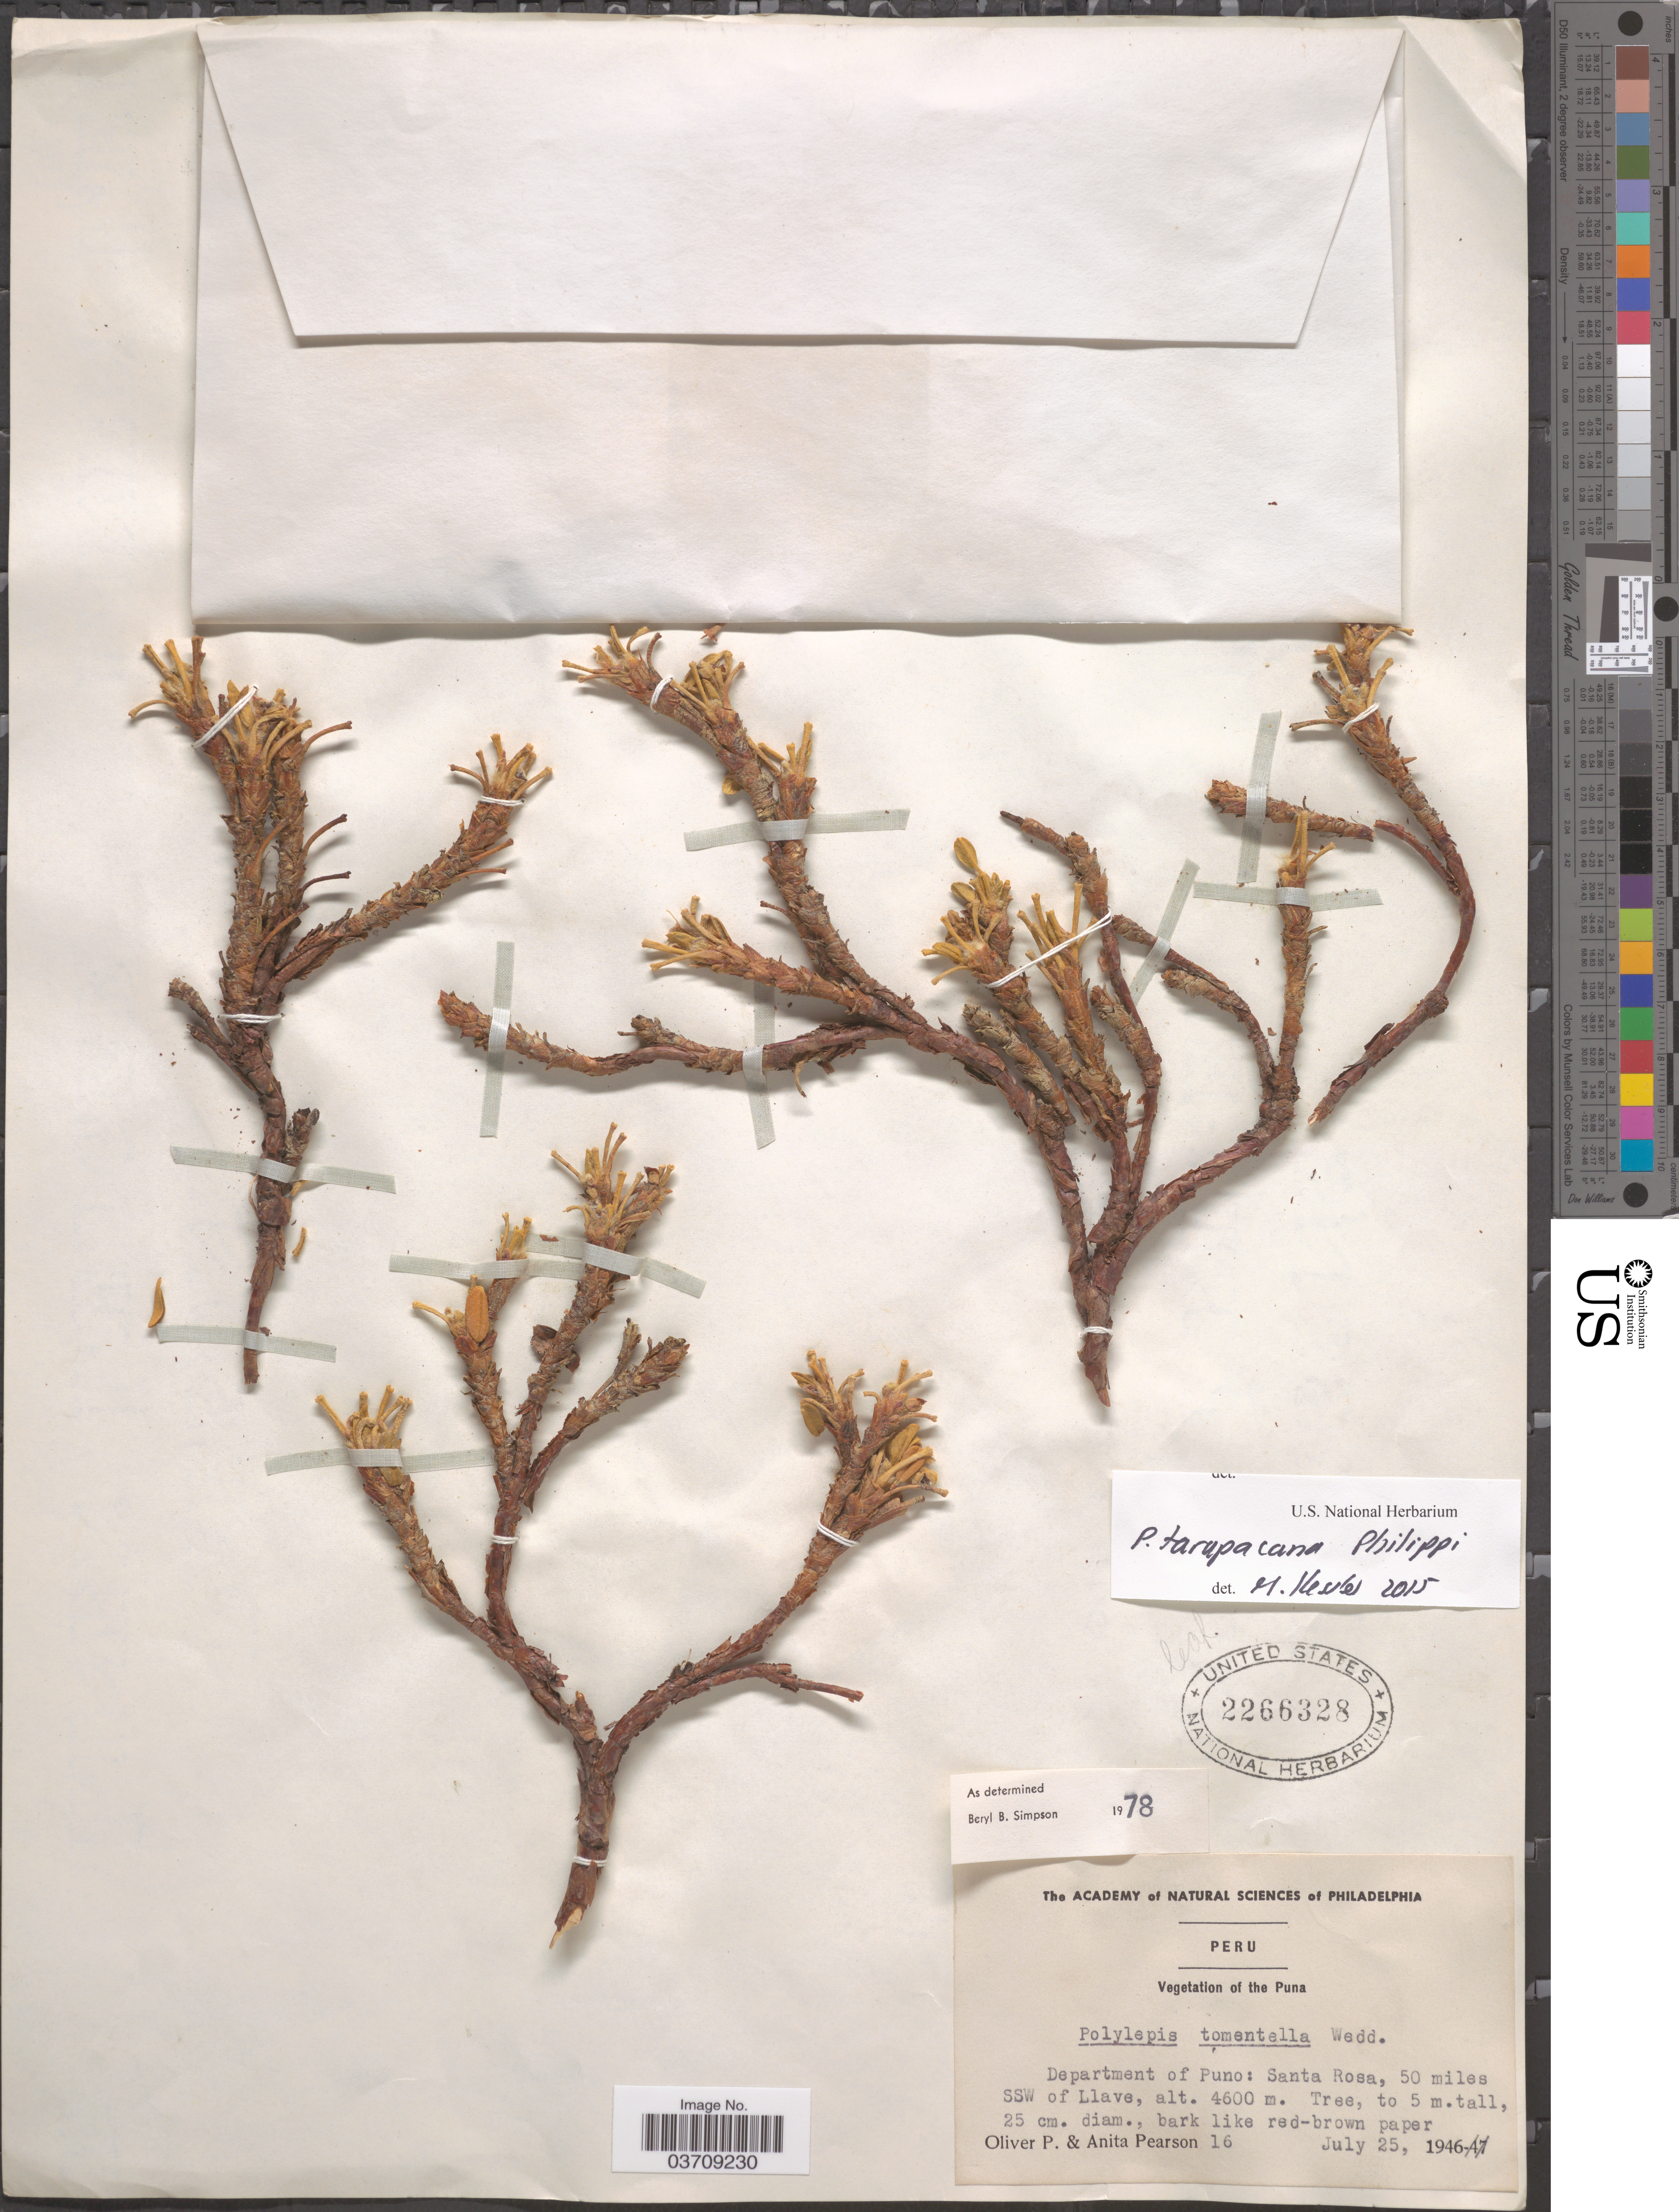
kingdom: Plantae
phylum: Tracheophyta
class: Magnoliopsida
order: Rosales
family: Rosaceae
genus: Polylepis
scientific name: Polylepis tarapacana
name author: Phil.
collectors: P. Oliver & A. Pearson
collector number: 16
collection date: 1946-07-25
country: Peru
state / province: Puno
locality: Vegetation of the Puna. Department of Puno: Santa Rosa, 50 miles SSW of LLave.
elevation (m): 4600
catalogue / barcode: US 2266328